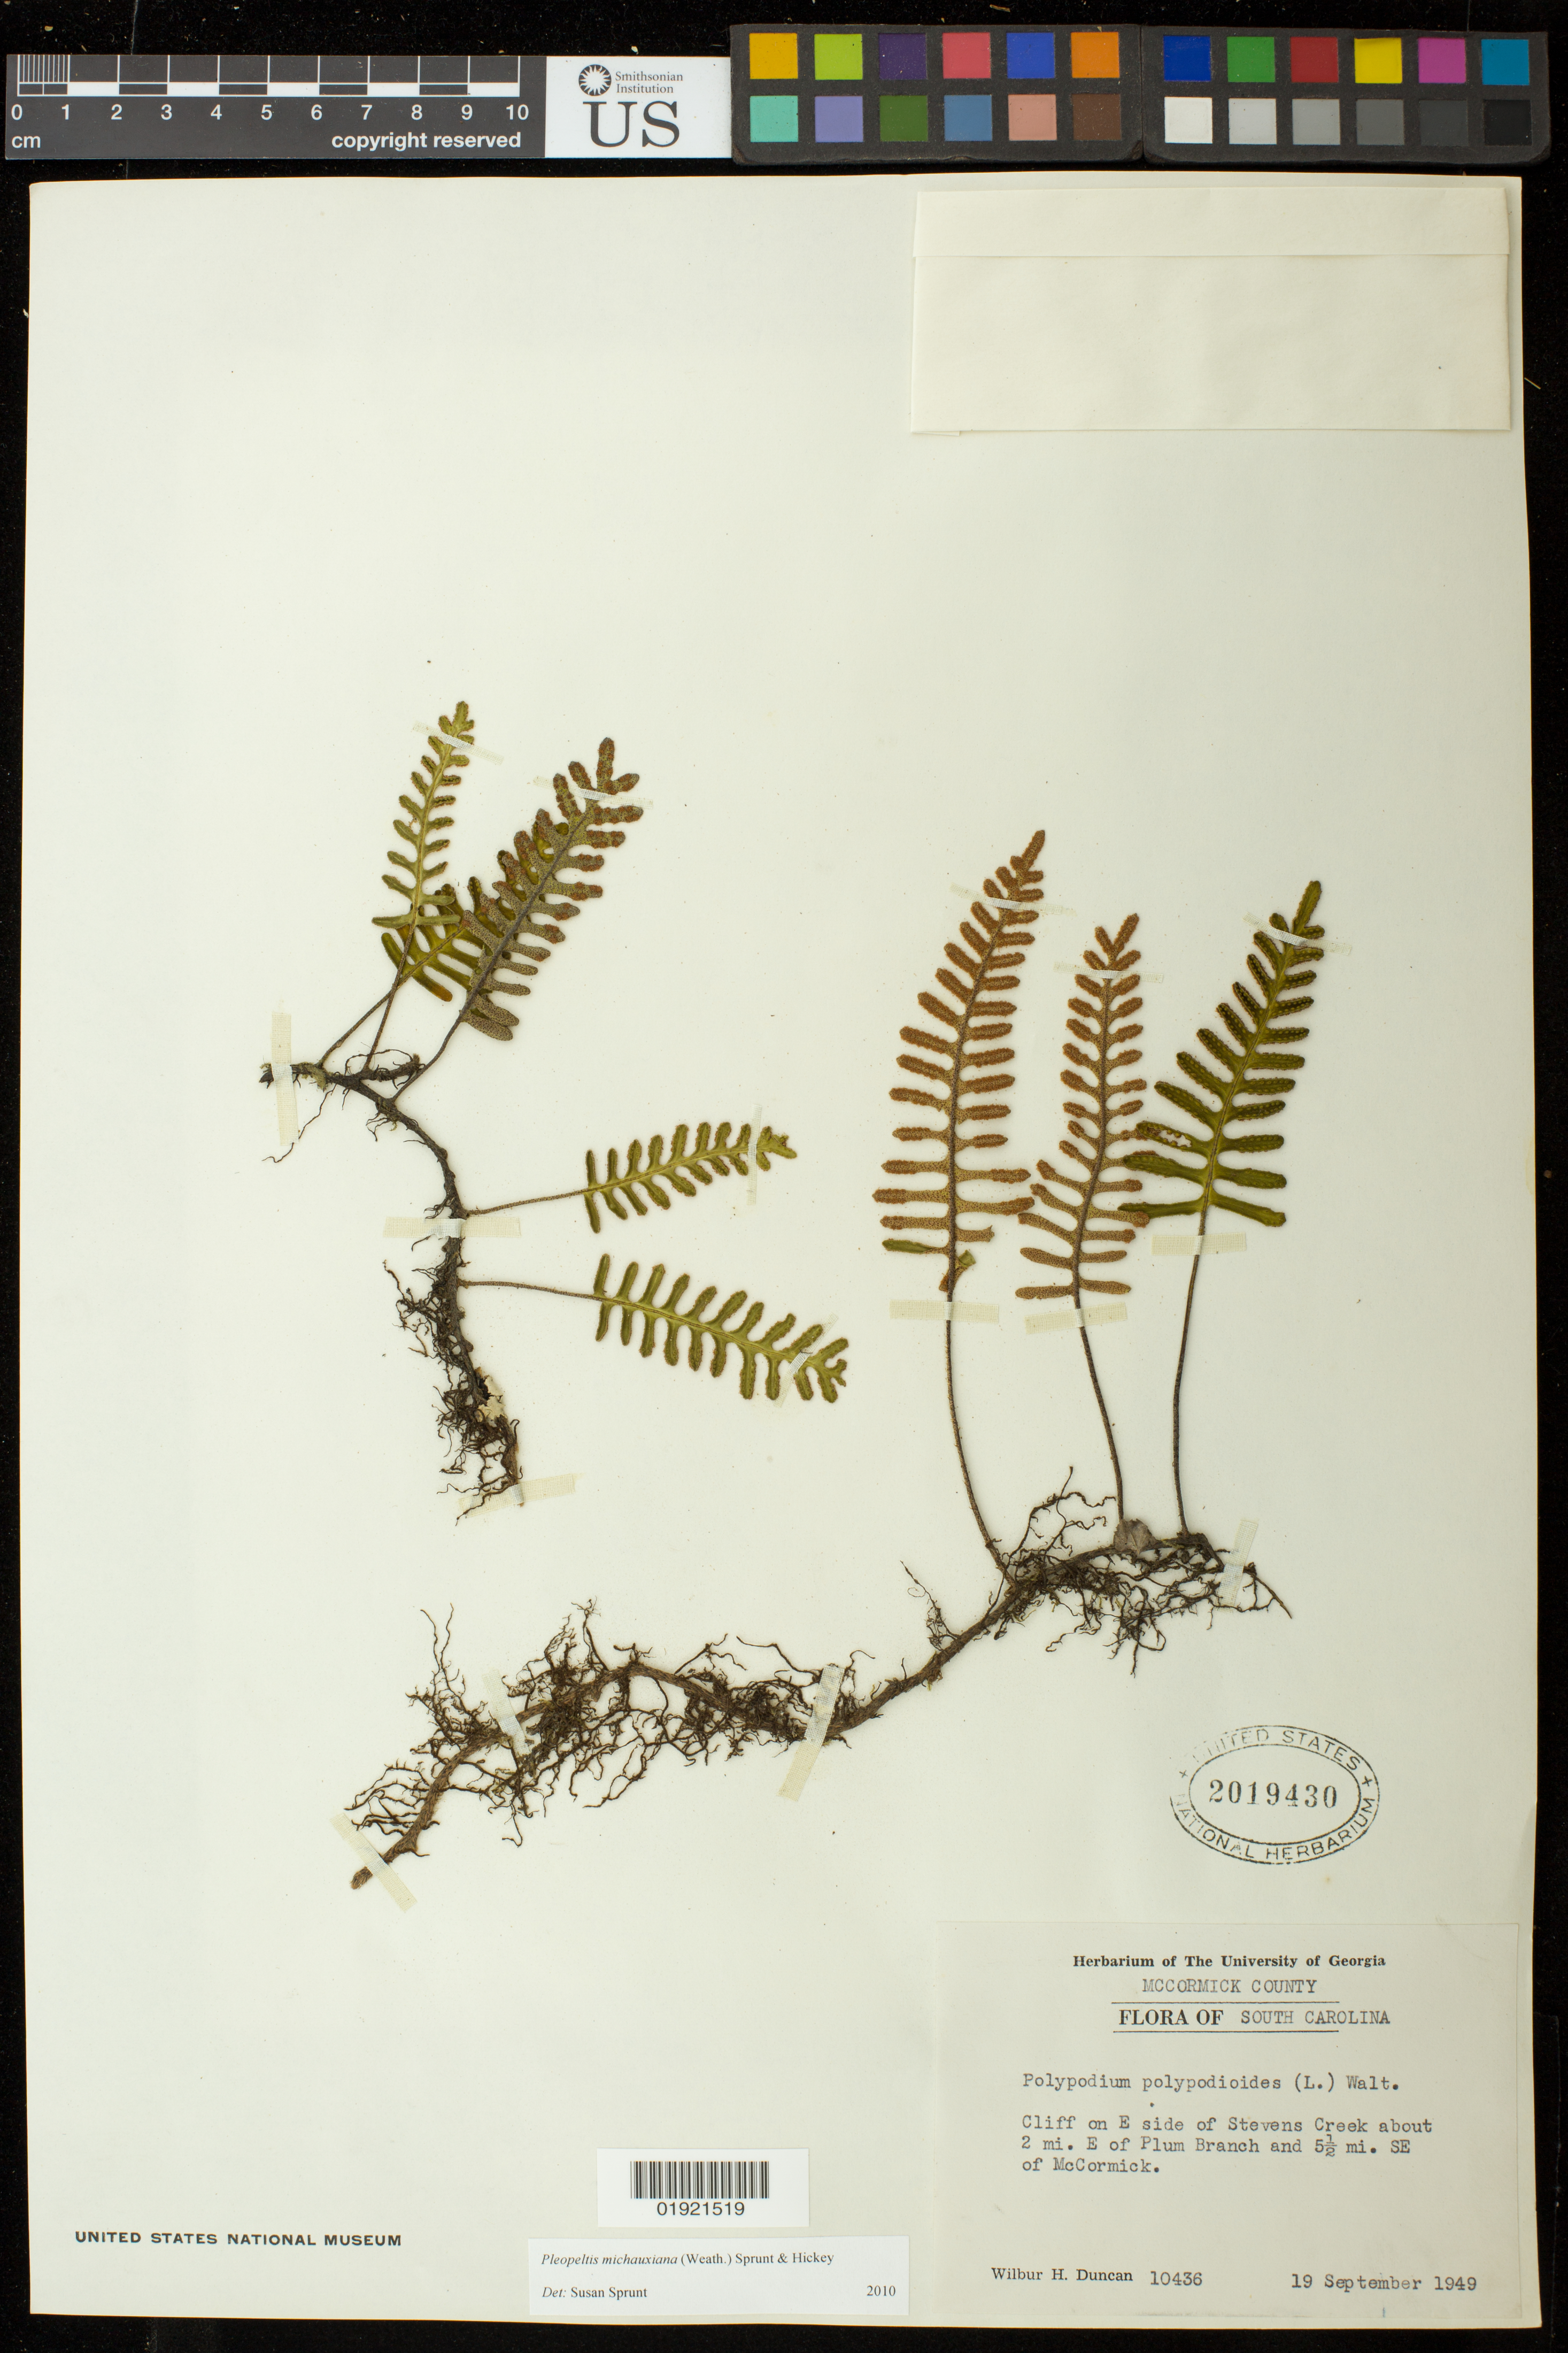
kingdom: Plantae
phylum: Tracheophyta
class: Polypodiopsida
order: Polypodiales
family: Polypodiaceae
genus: Pleopeltis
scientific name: Pleopeltis michauxiana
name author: (Weath.) Hickey & Sprunt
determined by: Sprunt, S. V.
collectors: W. H. Duncan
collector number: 10436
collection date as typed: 19 September 1949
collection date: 1949-09-19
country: United States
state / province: South Carolina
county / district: Mccormick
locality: cliff on E side of Stevens Creek about 2 mi. E of Plum Branch and 5 1/2 mi. SE of McCormick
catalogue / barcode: US 2019430